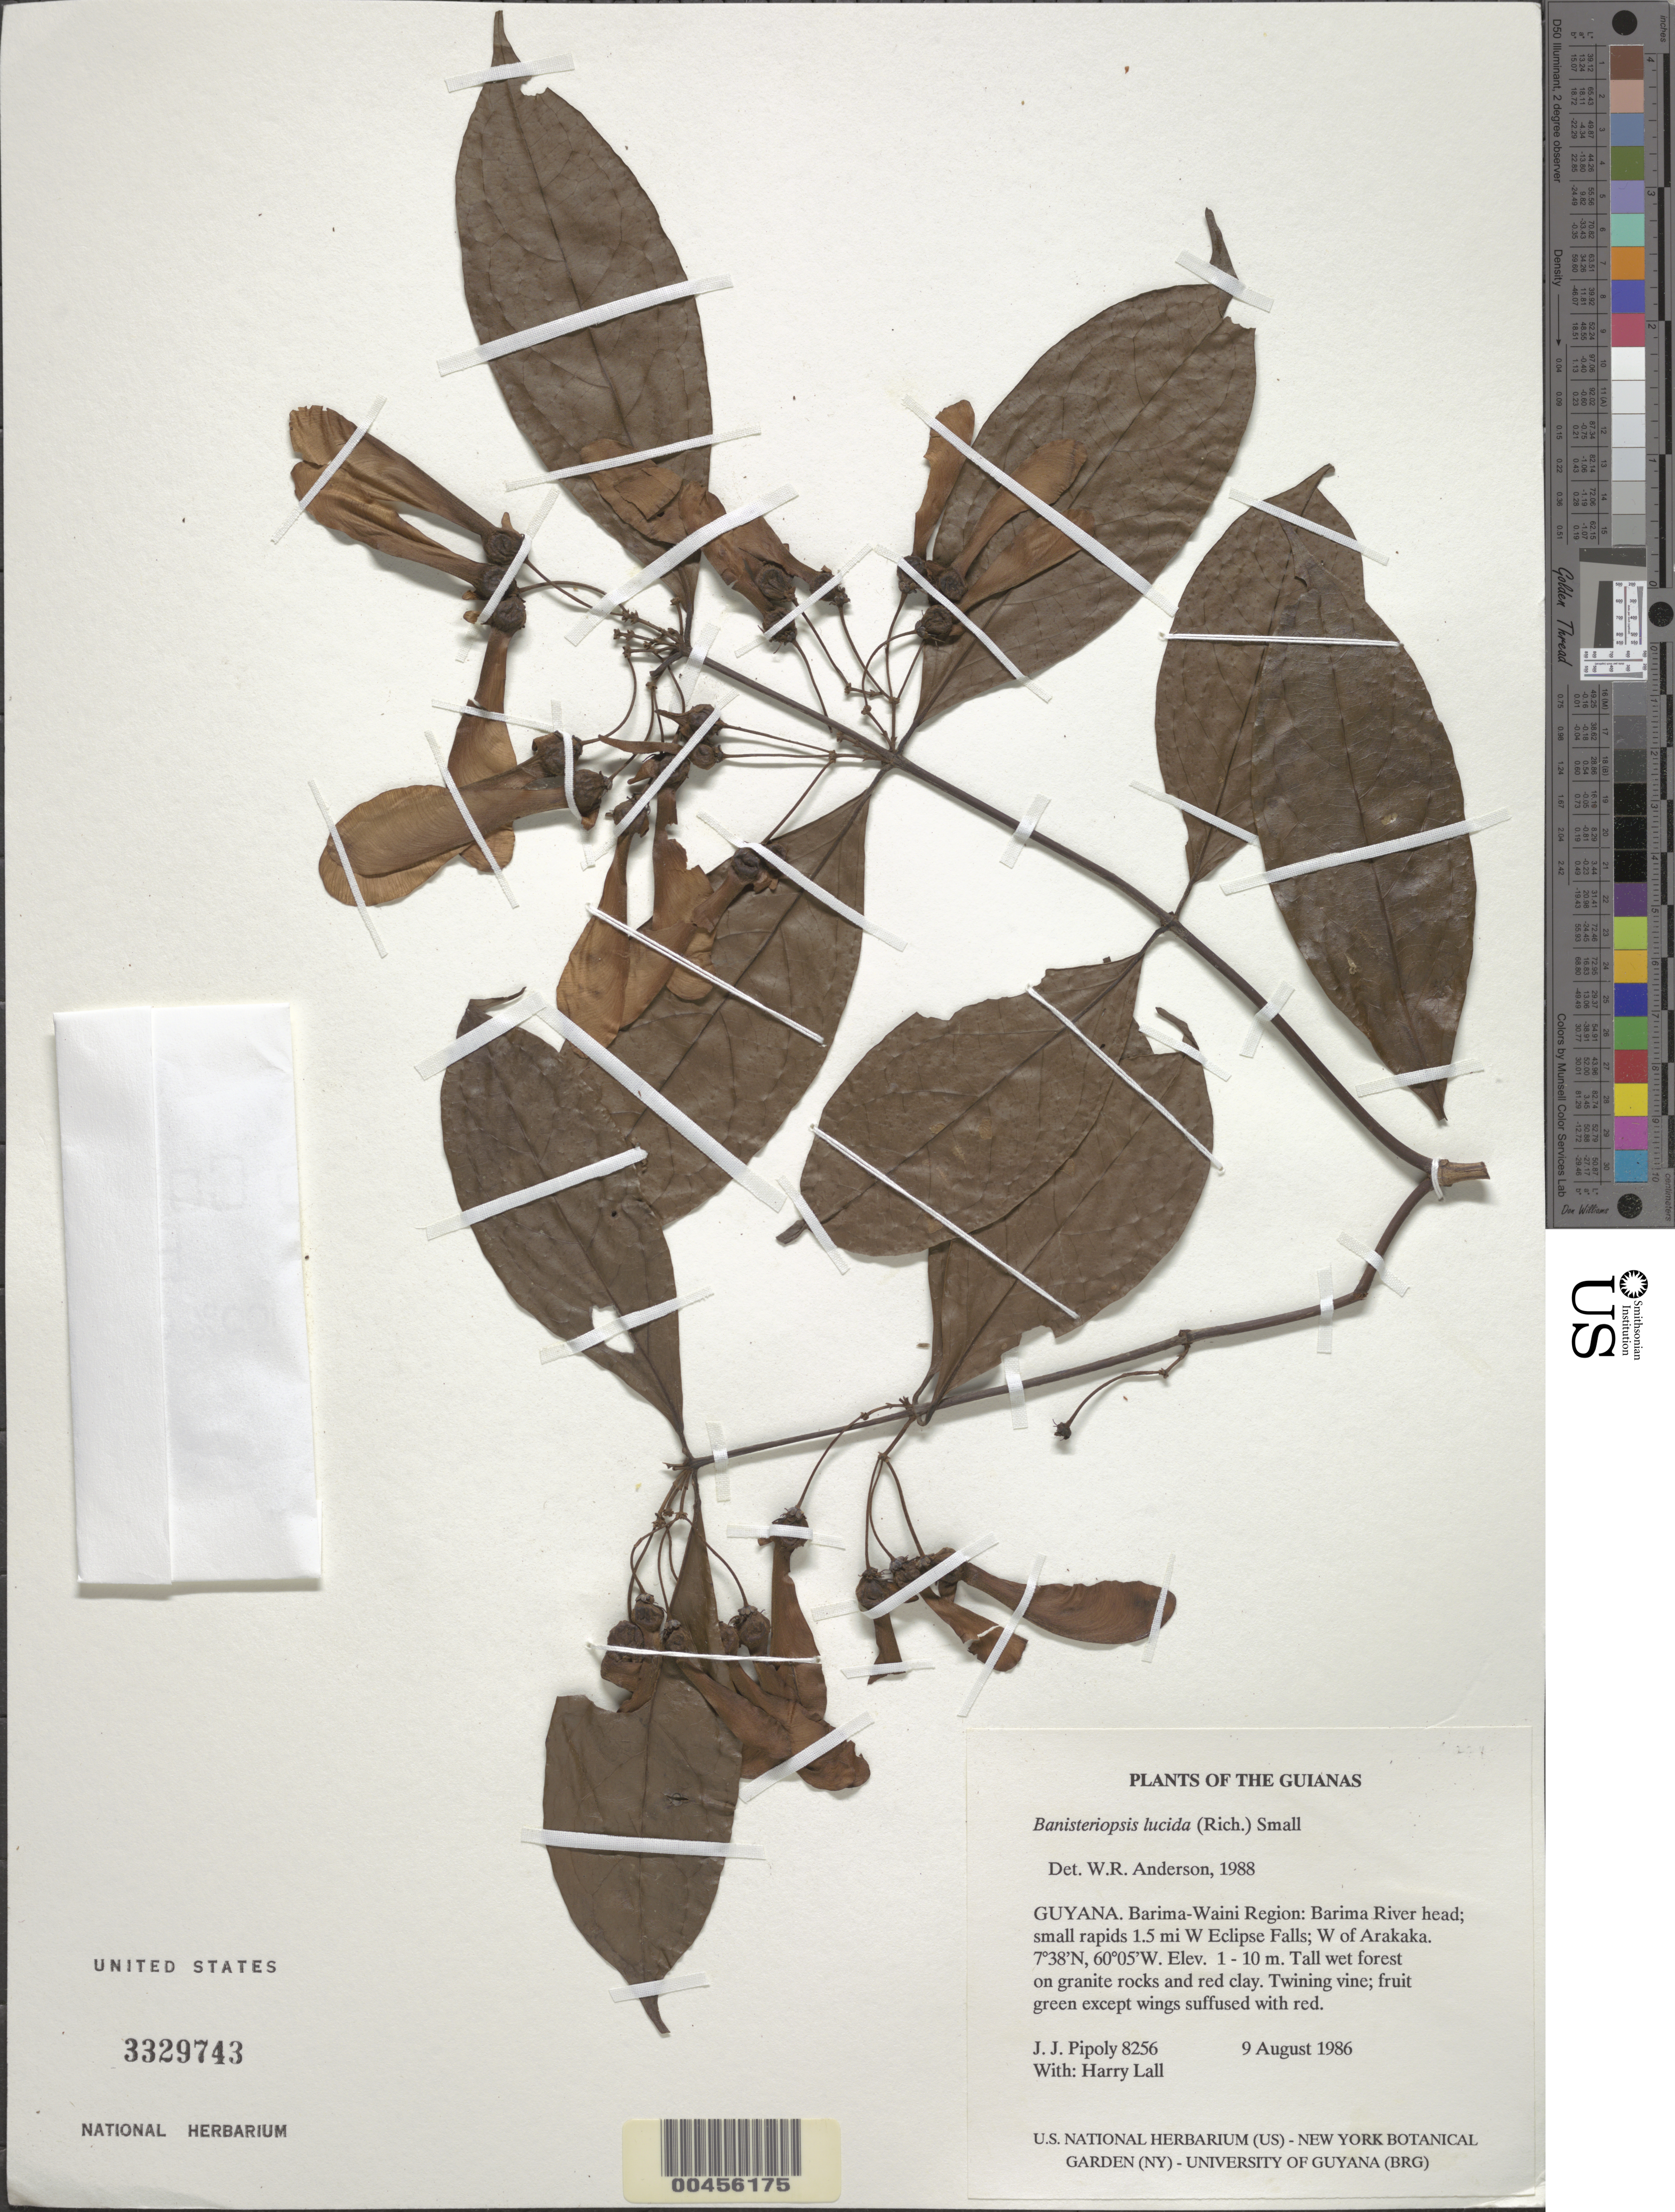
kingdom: Plantae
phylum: Tracheophyta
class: Magnoliopsida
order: Malpighiales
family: Malpighiaceae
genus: Banisteriopsis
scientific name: Banisteriopsis lucida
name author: (Rich.) Small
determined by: Anderson, W. R., (MICH), University of Michigan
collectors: J. J. Pipoly & H. Lall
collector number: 8256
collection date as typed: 9 August 1986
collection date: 1986-08-09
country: Guyana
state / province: Barima-Waini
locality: Barima River head; small rapids 1.5 mi W Eclipse Falls; W of Arakaka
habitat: Tall wet forest on granite rocks and red clay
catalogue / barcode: US 3329743